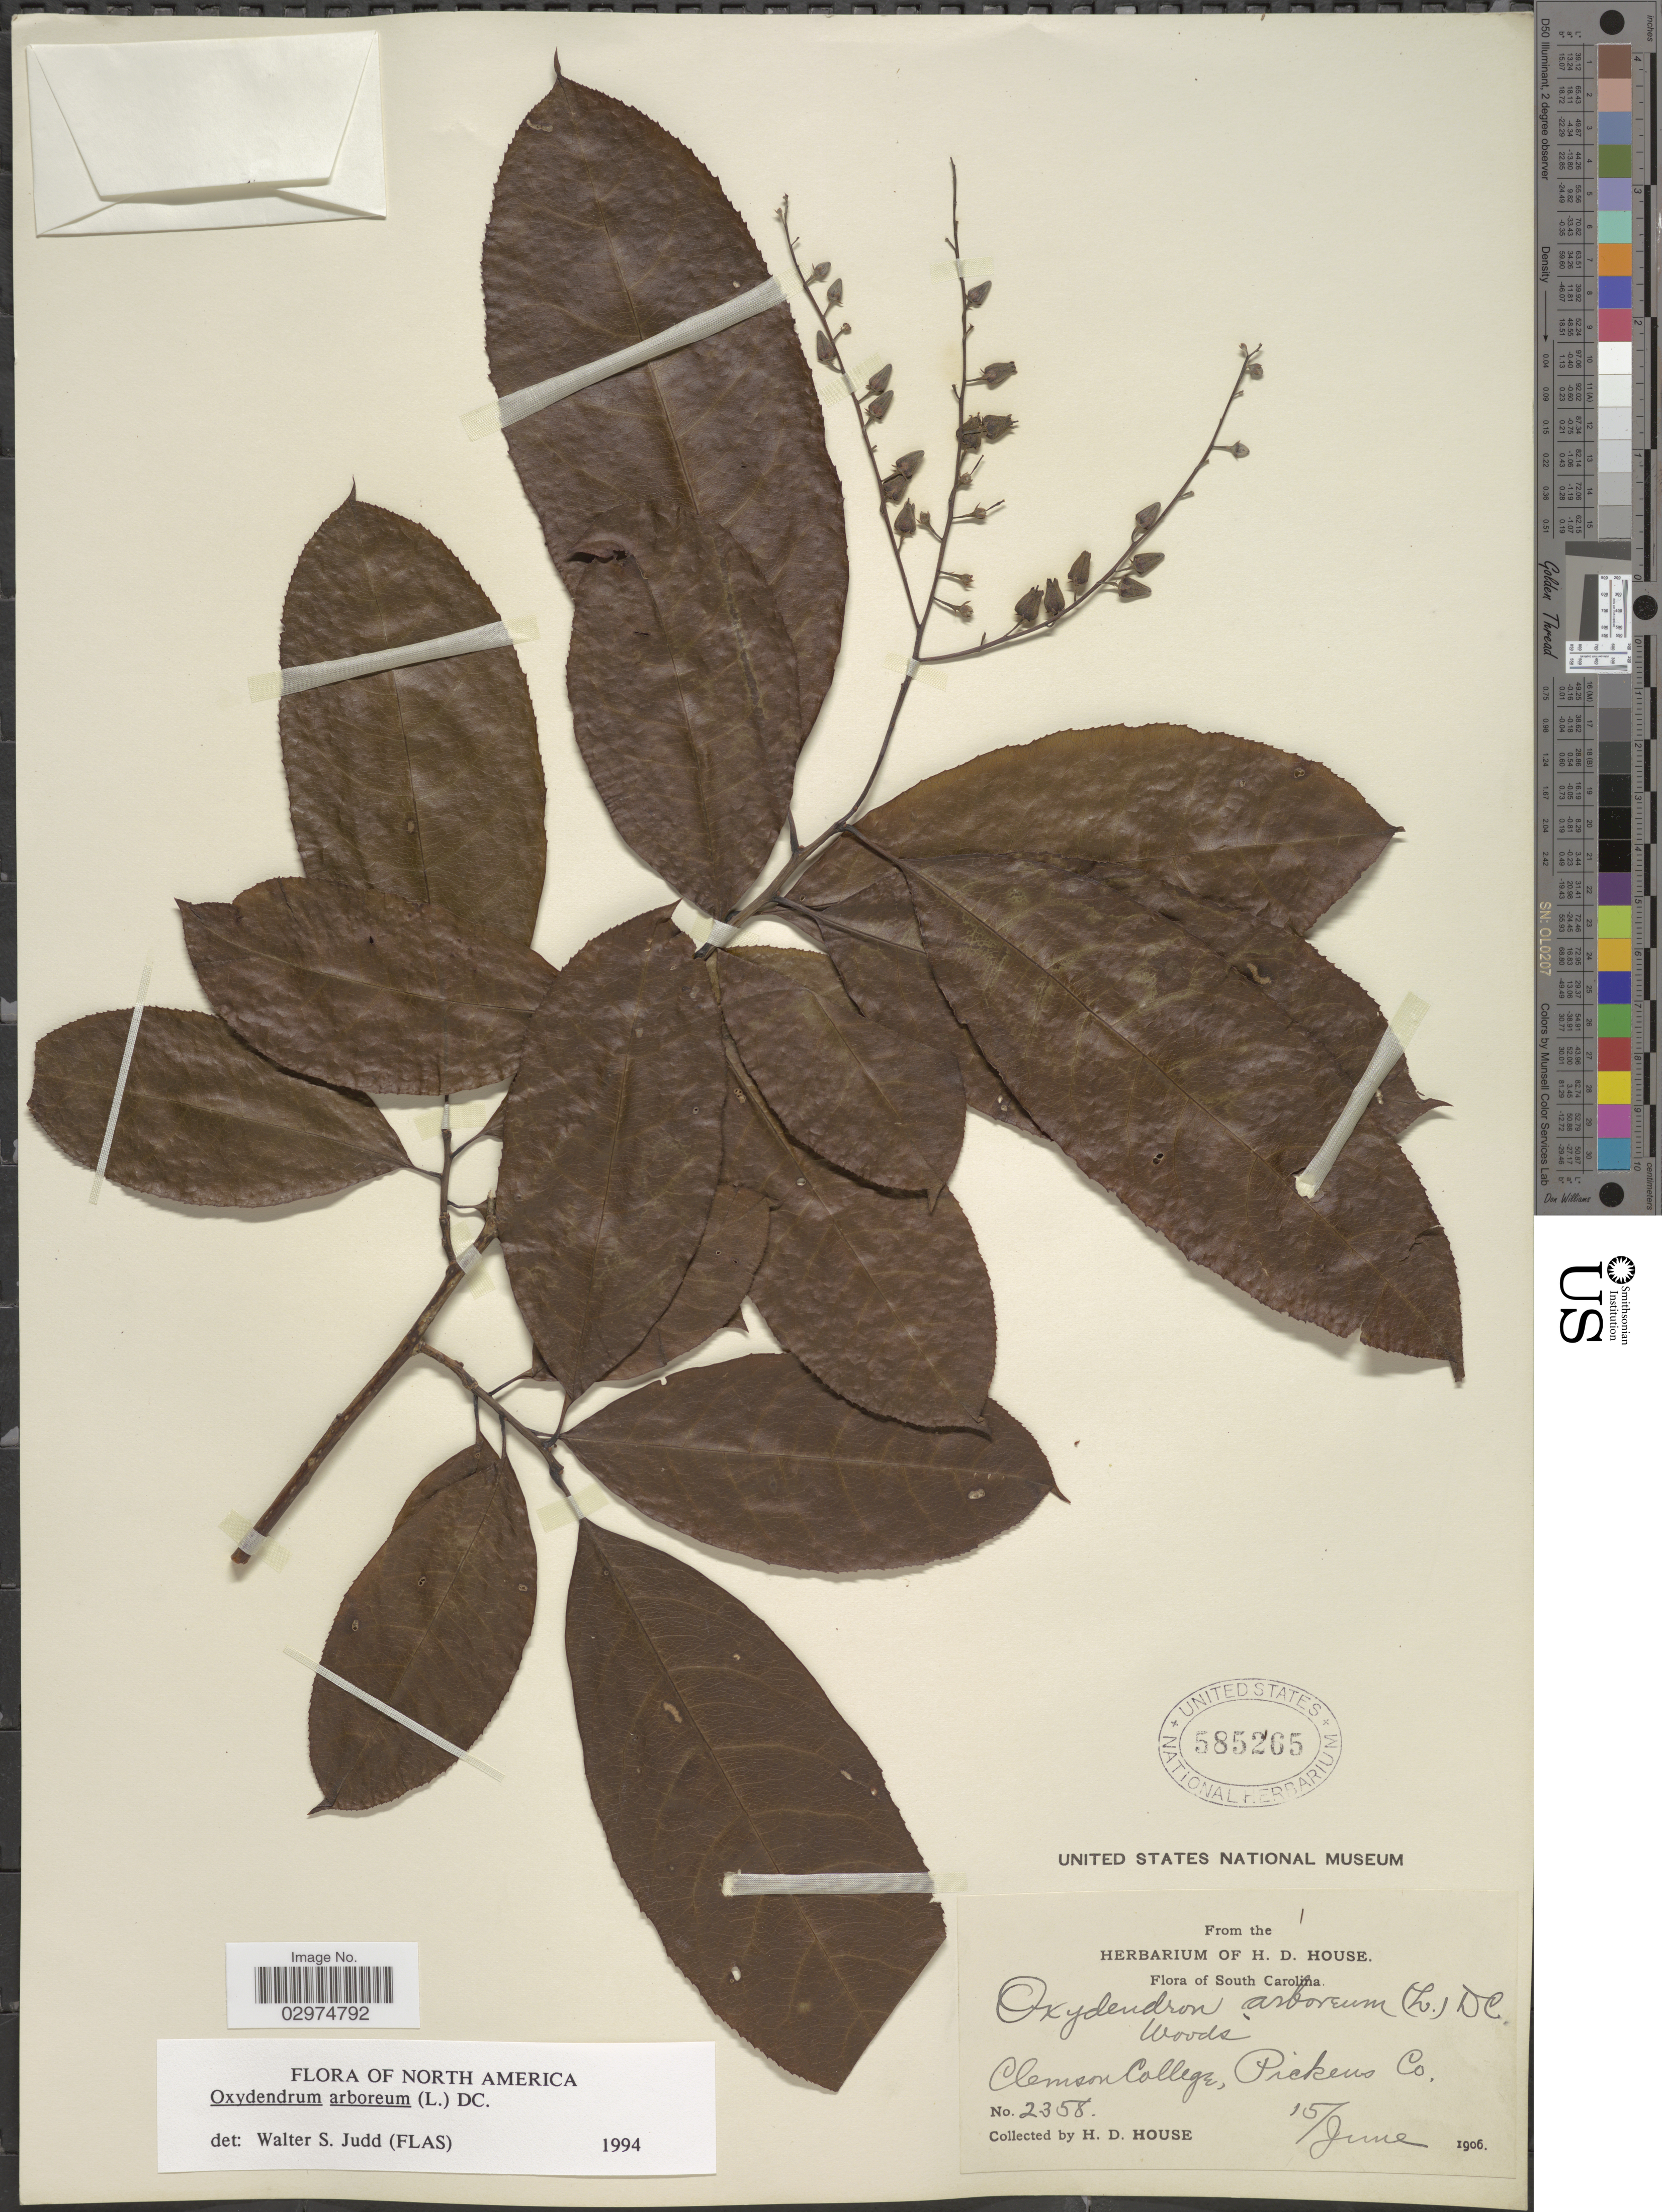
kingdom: Plantae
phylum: Tracheophyta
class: Magnoliopsida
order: Ericales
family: Ericaceae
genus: Oxydendrum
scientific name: Oxydendrum arboreum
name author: (L.) DC.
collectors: H. D. House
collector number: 2358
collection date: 1906-06-15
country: United States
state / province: South Carolina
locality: Clemson College, Pickens Co.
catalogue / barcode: US 585265